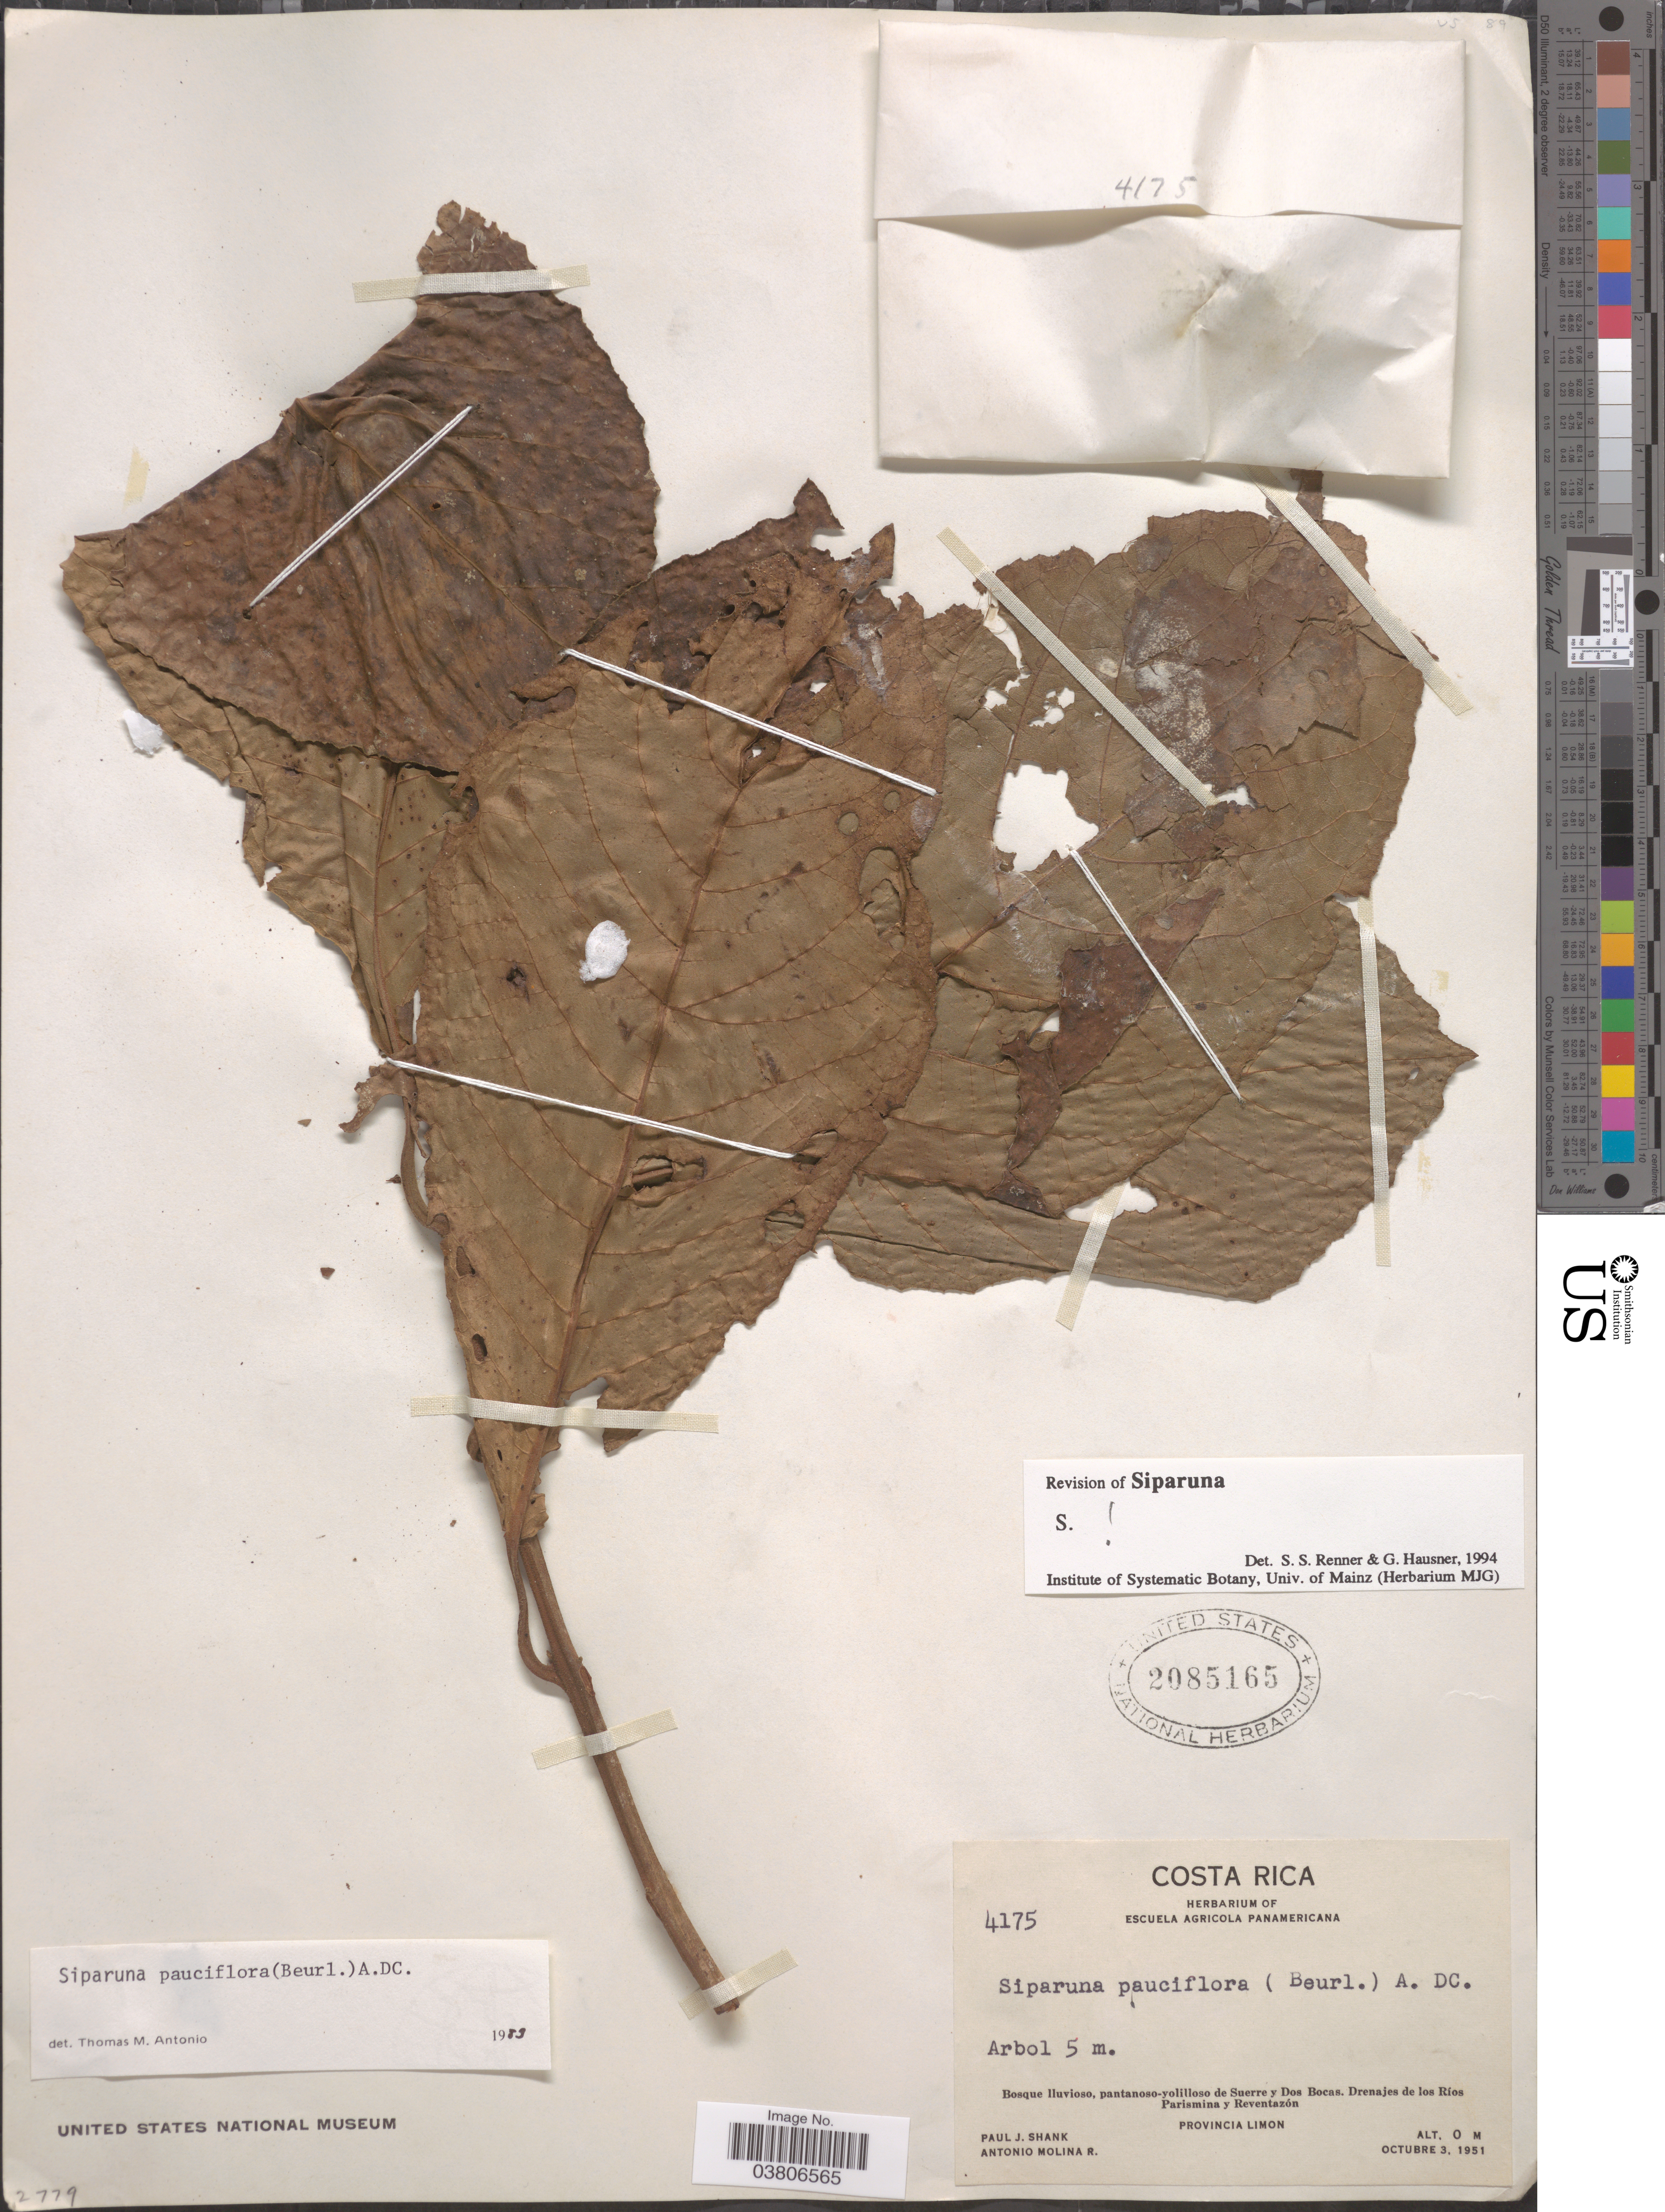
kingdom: Plantae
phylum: Tracheophyta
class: Magnoliopsida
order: Laurales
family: Siparunaceae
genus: Siparuna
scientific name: Siparuna pauciflora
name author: (Beurling) A. DC.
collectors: P. J. Shank & A. Molina R.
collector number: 4175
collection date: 1951-10-03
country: Costa Rica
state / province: Limón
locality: Bosque lluvioso, pantanoso-yolilloso de Suerre y Dos Bocas, Drenajes de los Ríos Parismina y Reventazón.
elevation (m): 0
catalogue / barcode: US 2085165